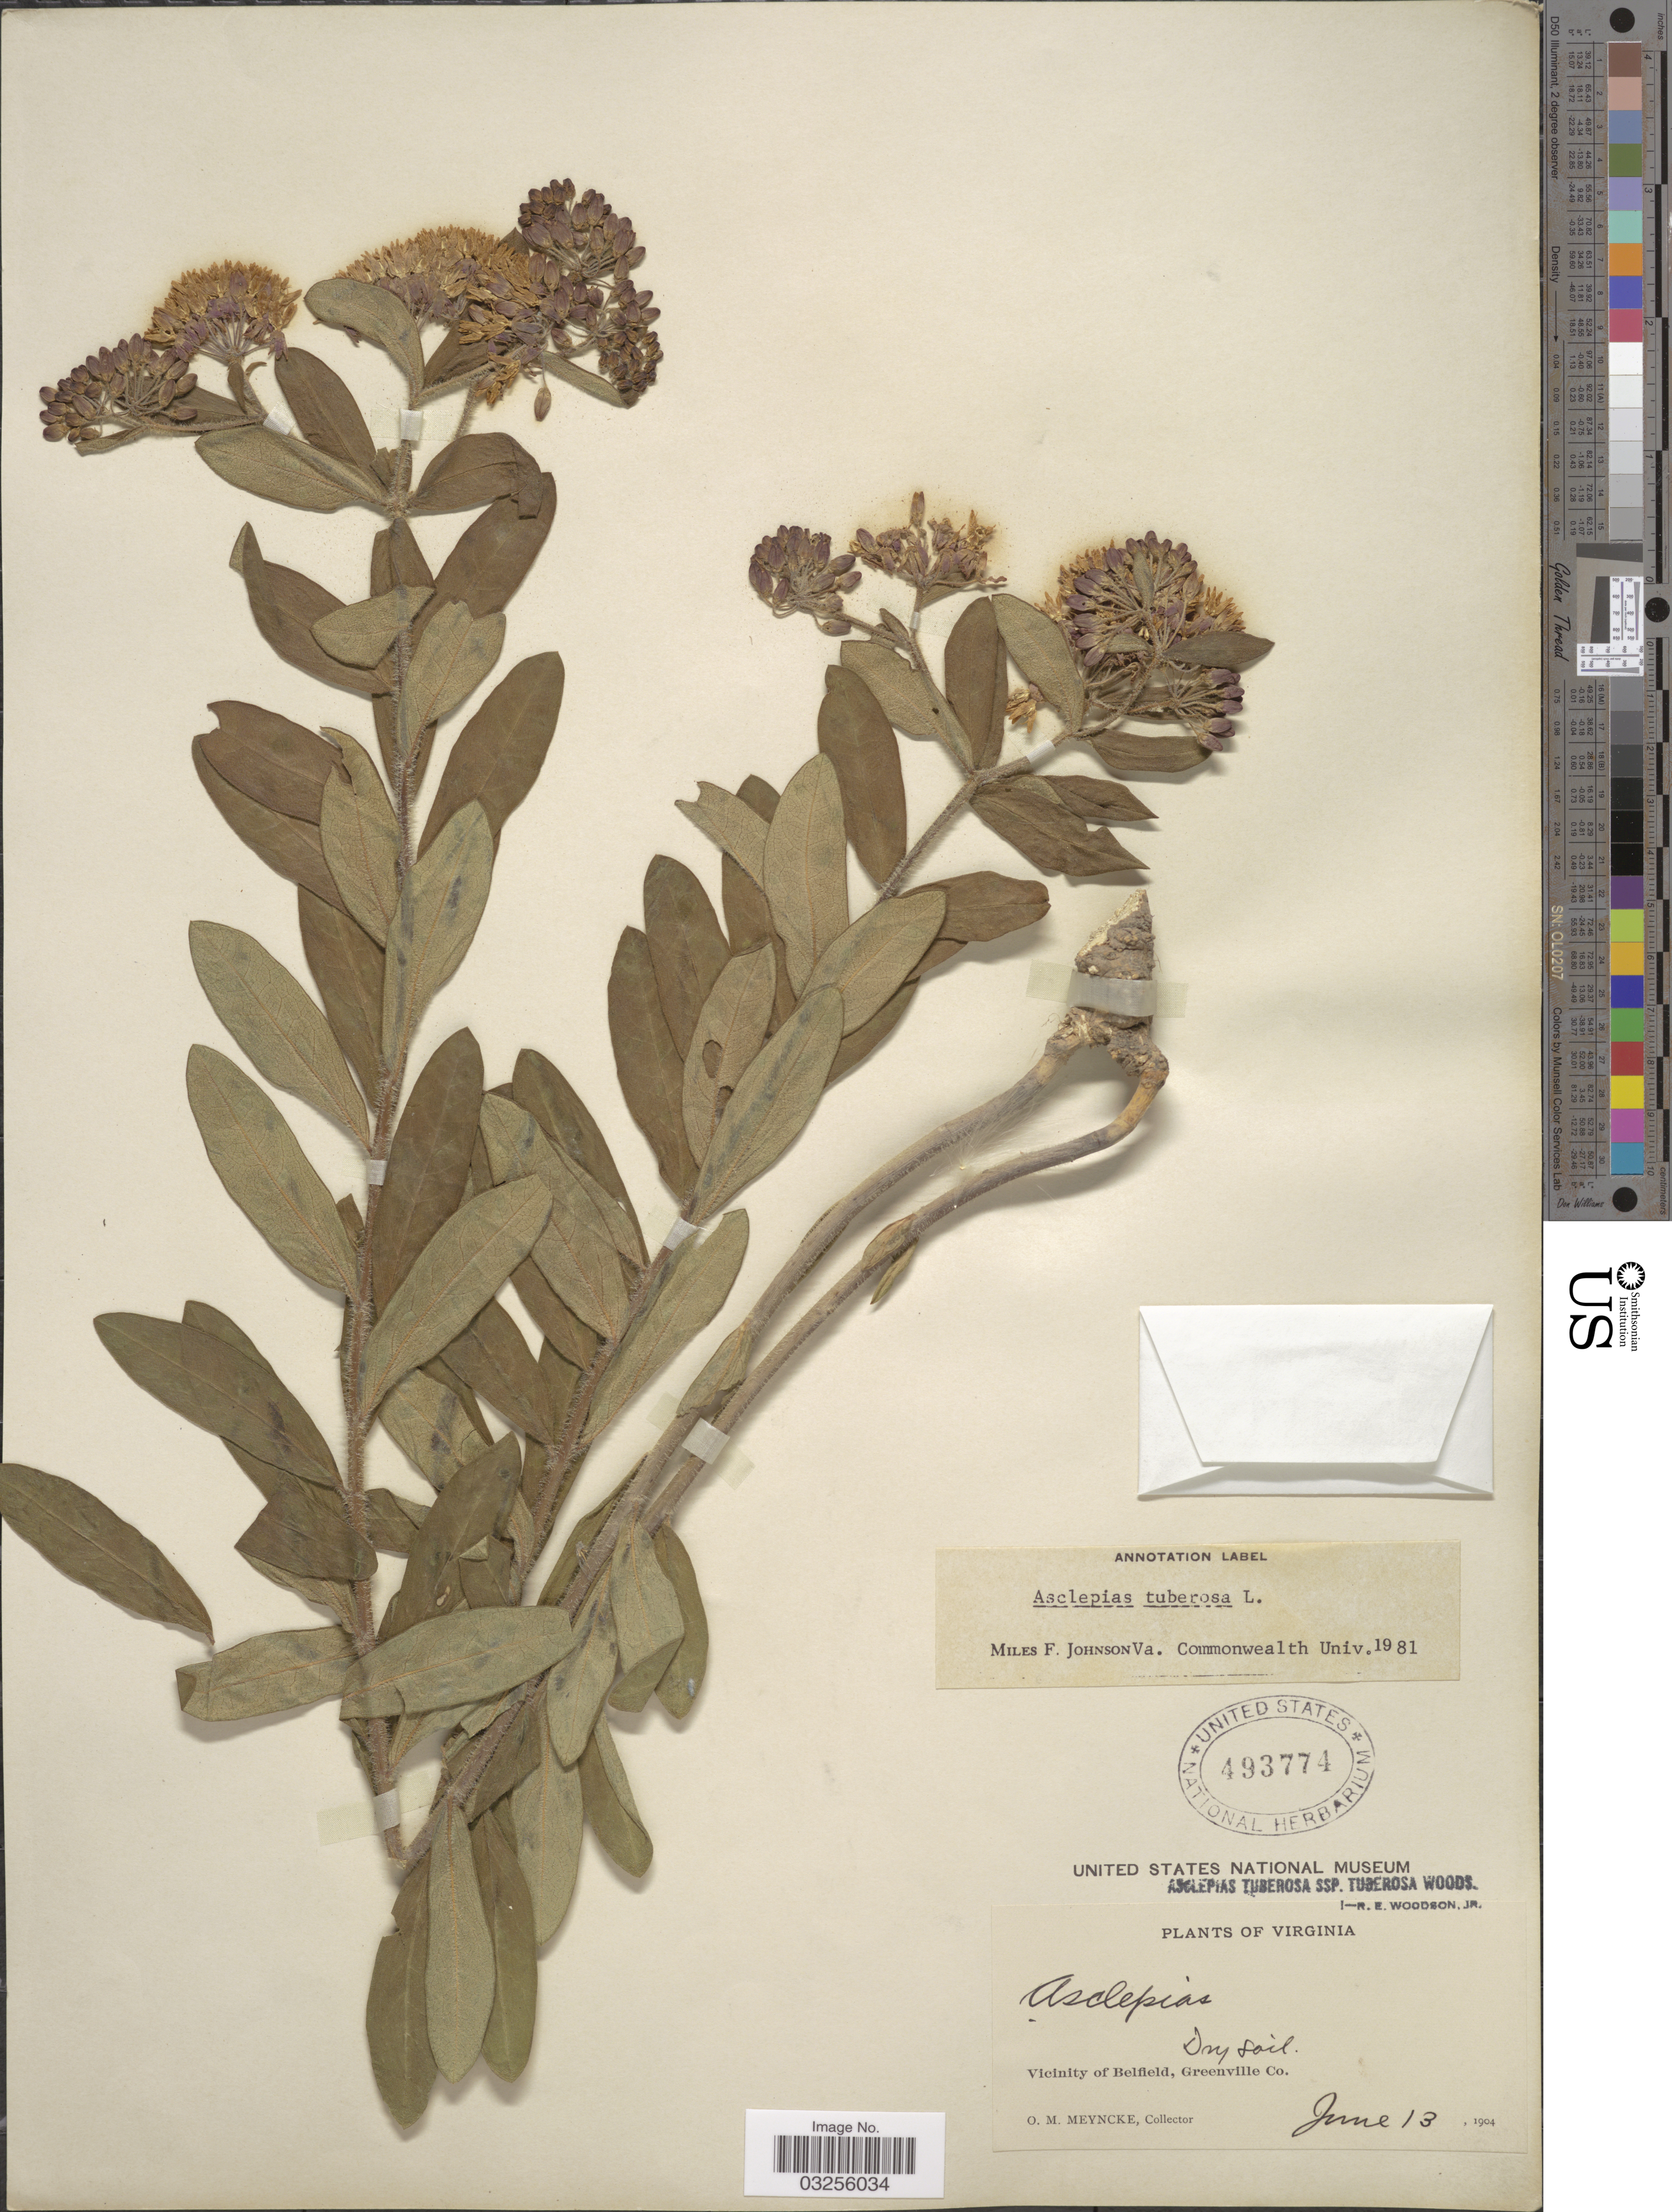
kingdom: Plantae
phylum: Tracheophyta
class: Magnoliopsida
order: Gentianales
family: Apocynaceae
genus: Asclepias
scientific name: Asclepias tuberosa subsp. tuberosa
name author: L.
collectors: O. Meyncke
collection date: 1904-06-13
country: United States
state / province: Virginia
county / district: Greensville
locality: Vicinity of Belfield, Greenville Co.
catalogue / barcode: US 493774